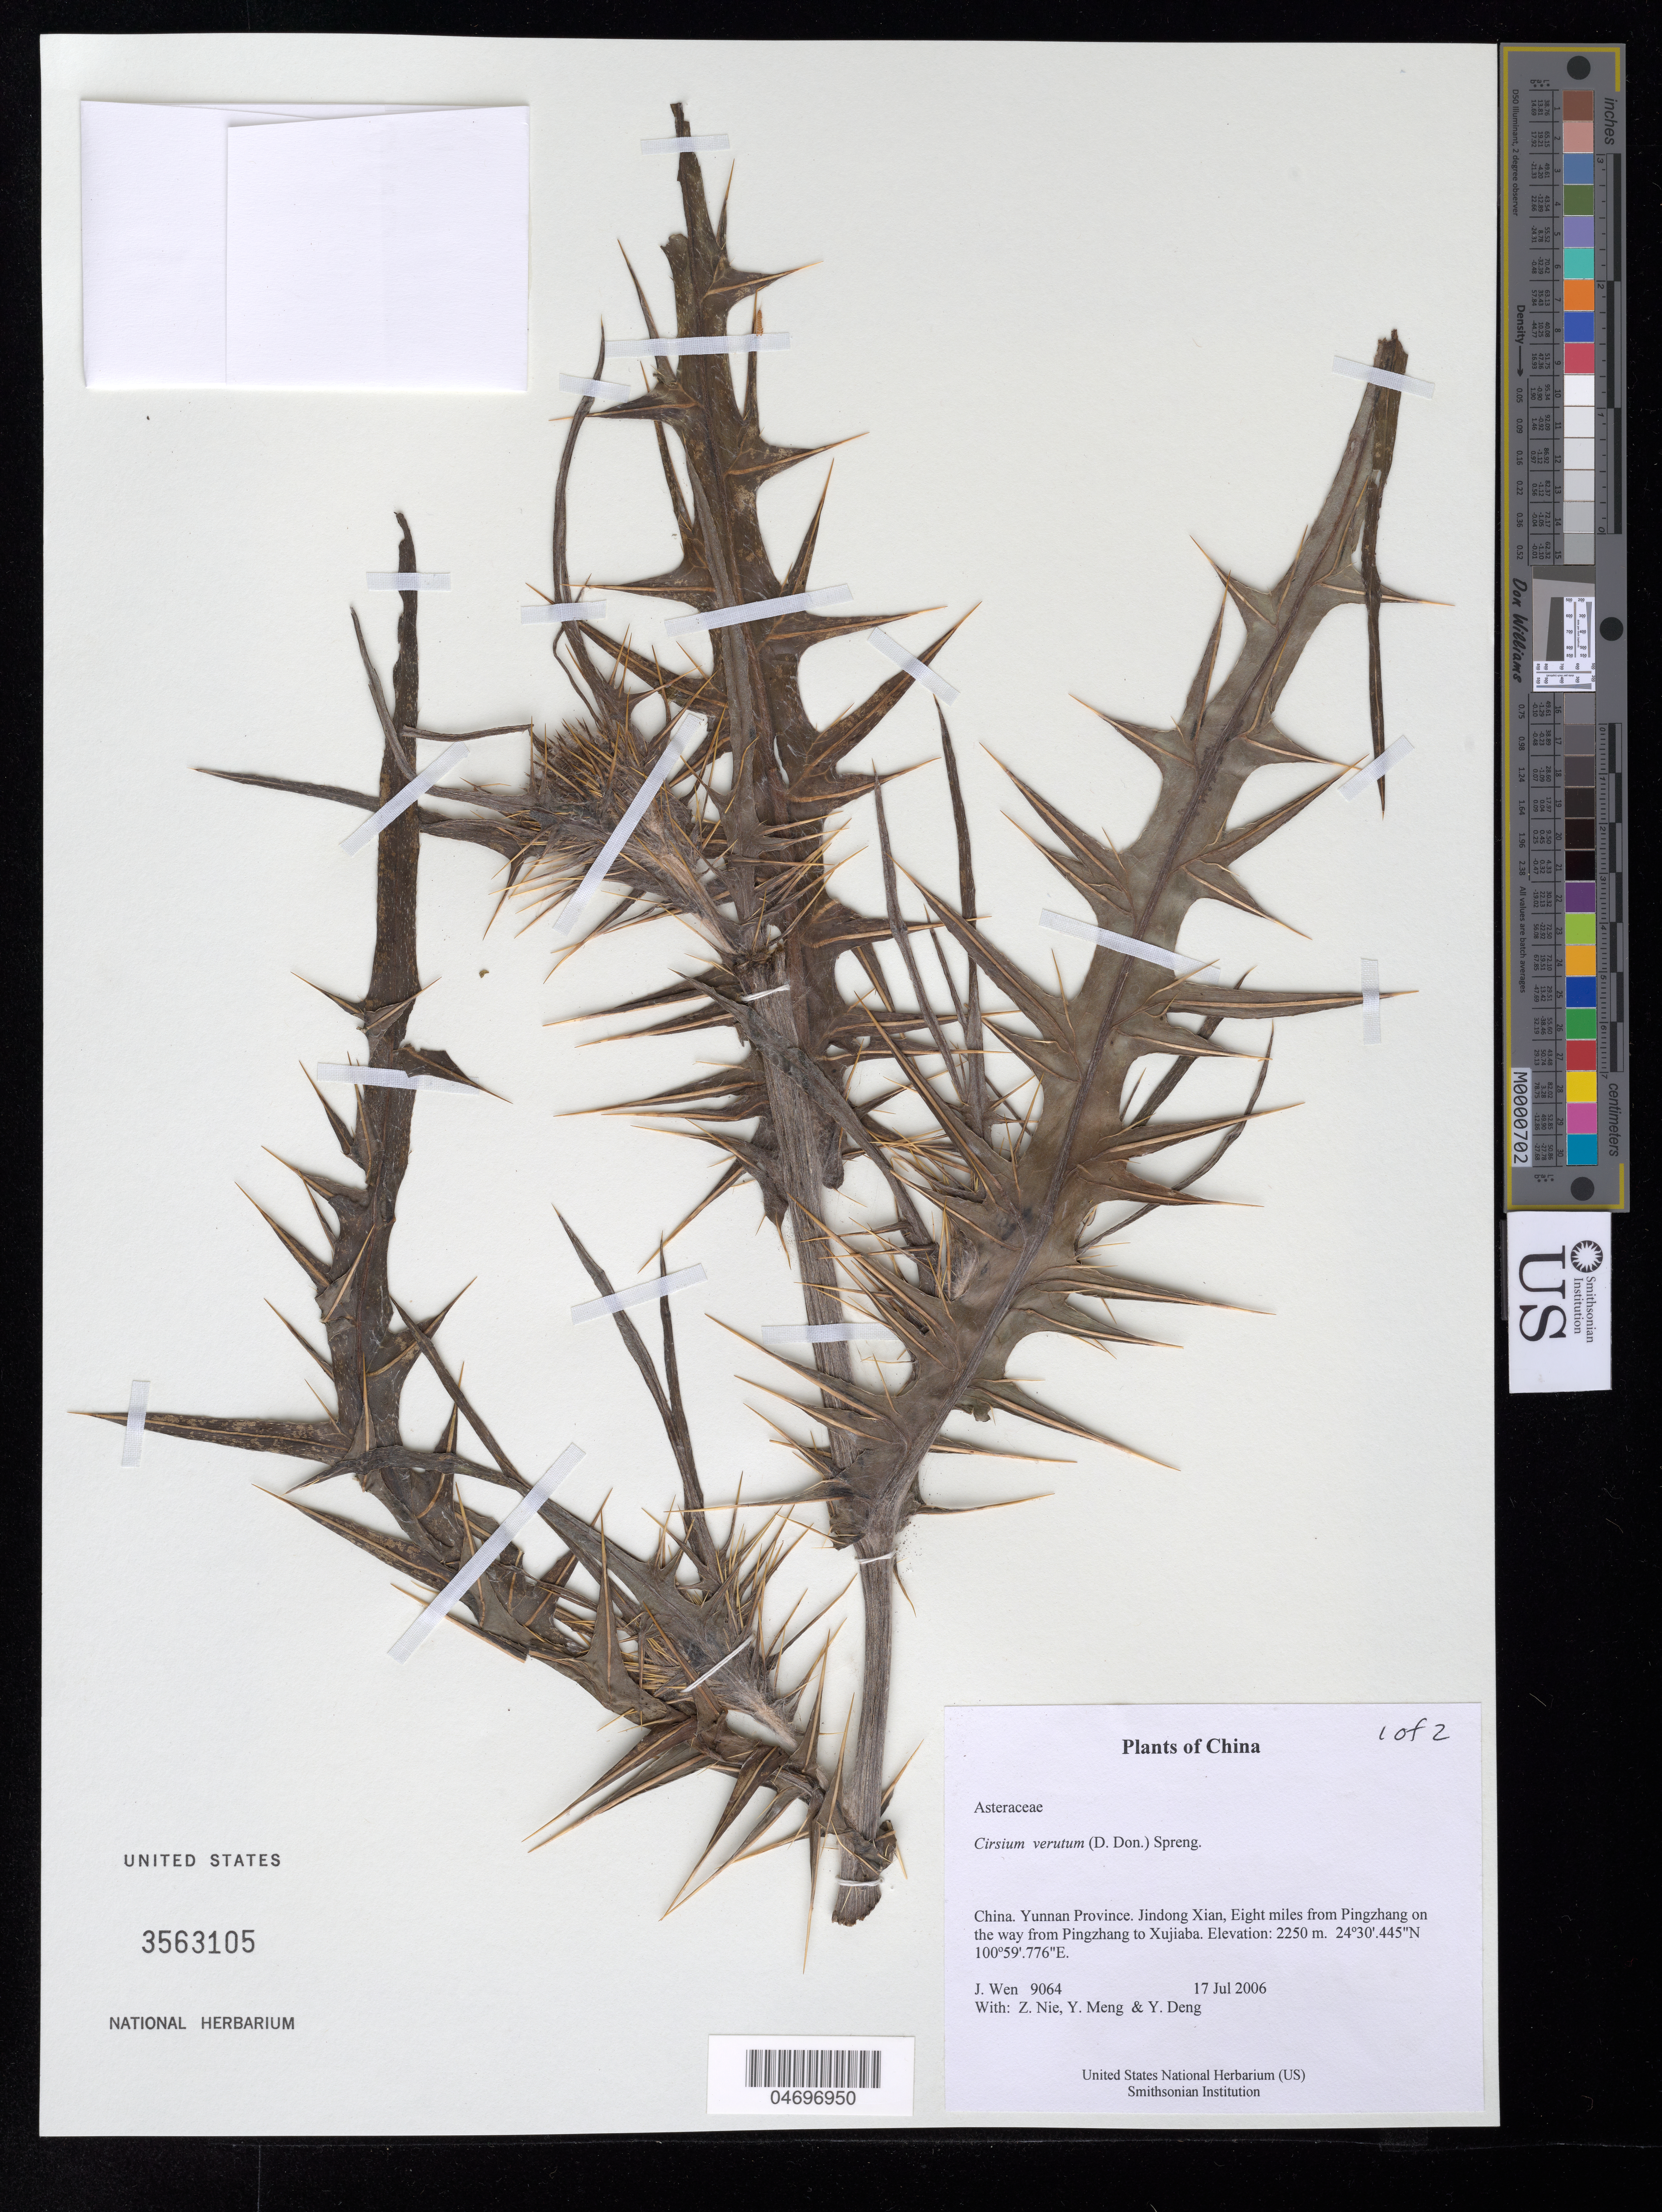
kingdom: Plantae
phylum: Tracheophyta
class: Magnoliopsida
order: Asterales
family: Asteraceae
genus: Cirsium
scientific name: Cirsium verutum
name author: (D. Don) Spreng.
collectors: J. Wen, Z. Nie, Y. Meng & Y. Deng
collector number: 9064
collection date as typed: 17 Jul 2006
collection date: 2006-07-17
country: China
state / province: Yunnan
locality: Jindong Xian, Eight miles from Pingzhang on the way from Pingzhang to Xujiaba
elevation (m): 2250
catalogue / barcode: US 3563105